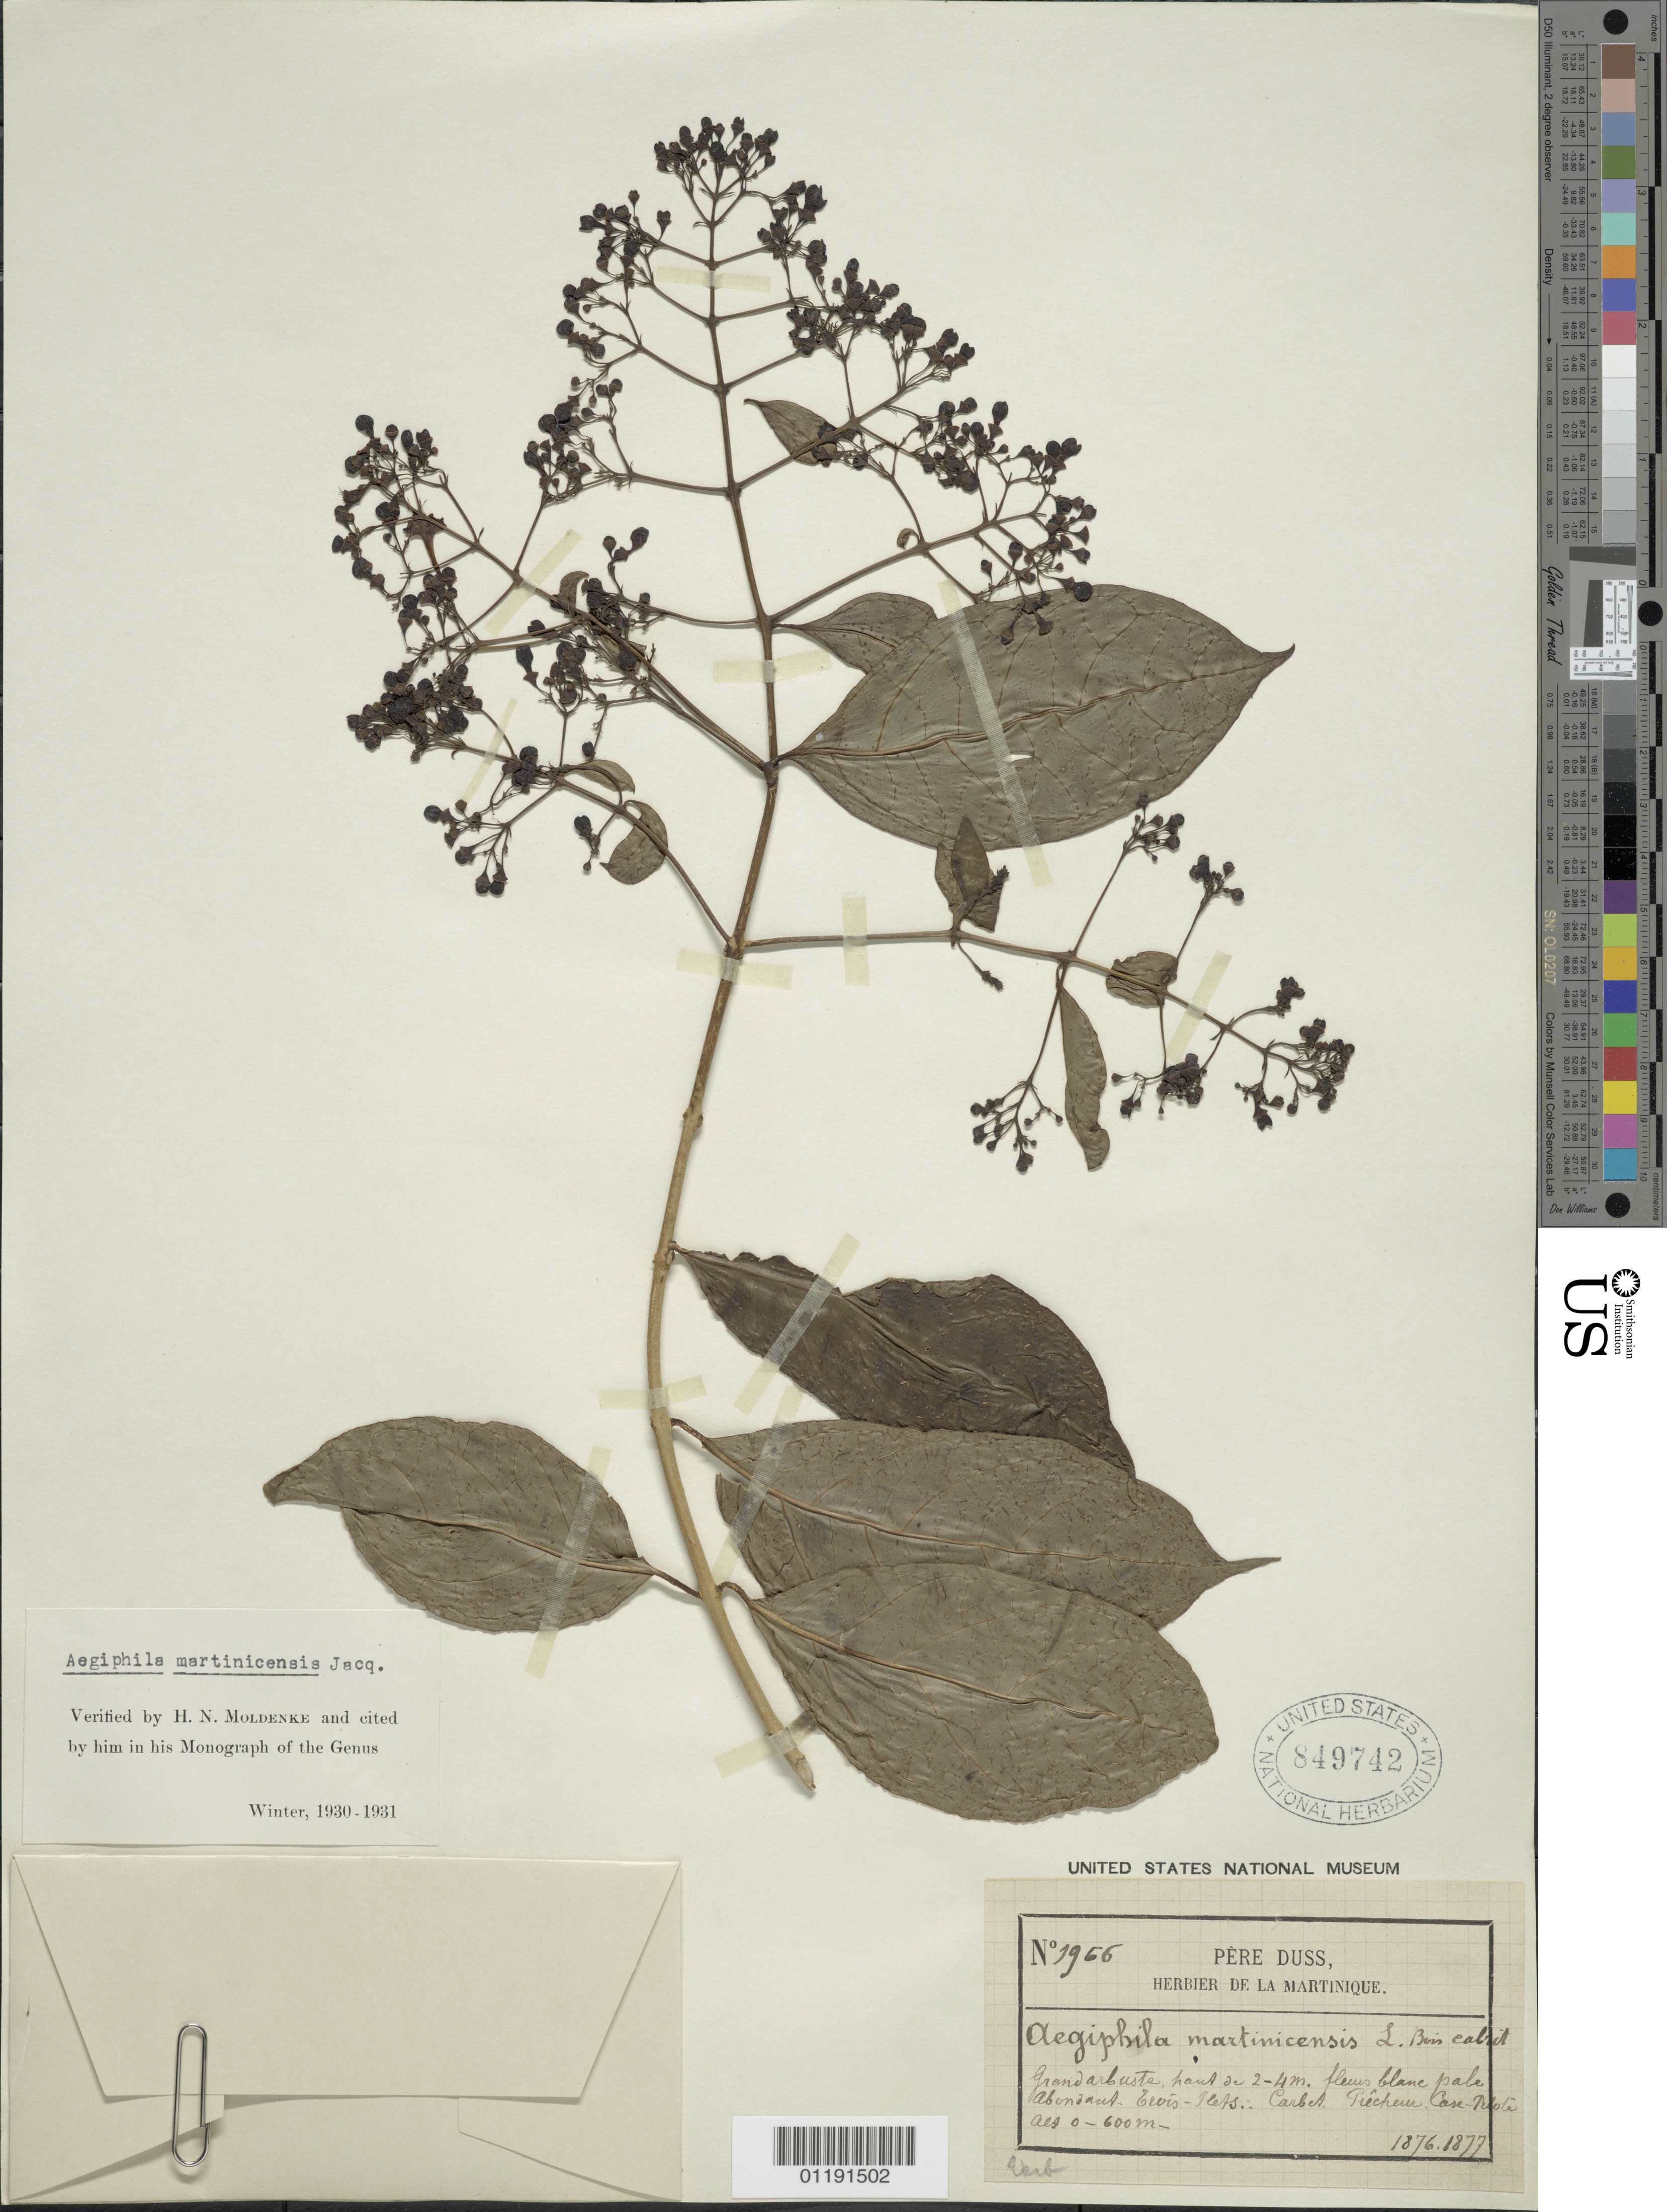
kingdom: Plantae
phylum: Tracheophyta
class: Magnoliopsida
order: Lamiales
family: Lamiaceae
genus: Aegiphila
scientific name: Aegiphila martinicensis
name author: Jacq.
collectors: Père Duss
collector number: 1966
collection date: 1876-01-01/1877-12-31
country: Martinique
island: Martinique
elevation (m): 0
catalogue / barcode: US 849742